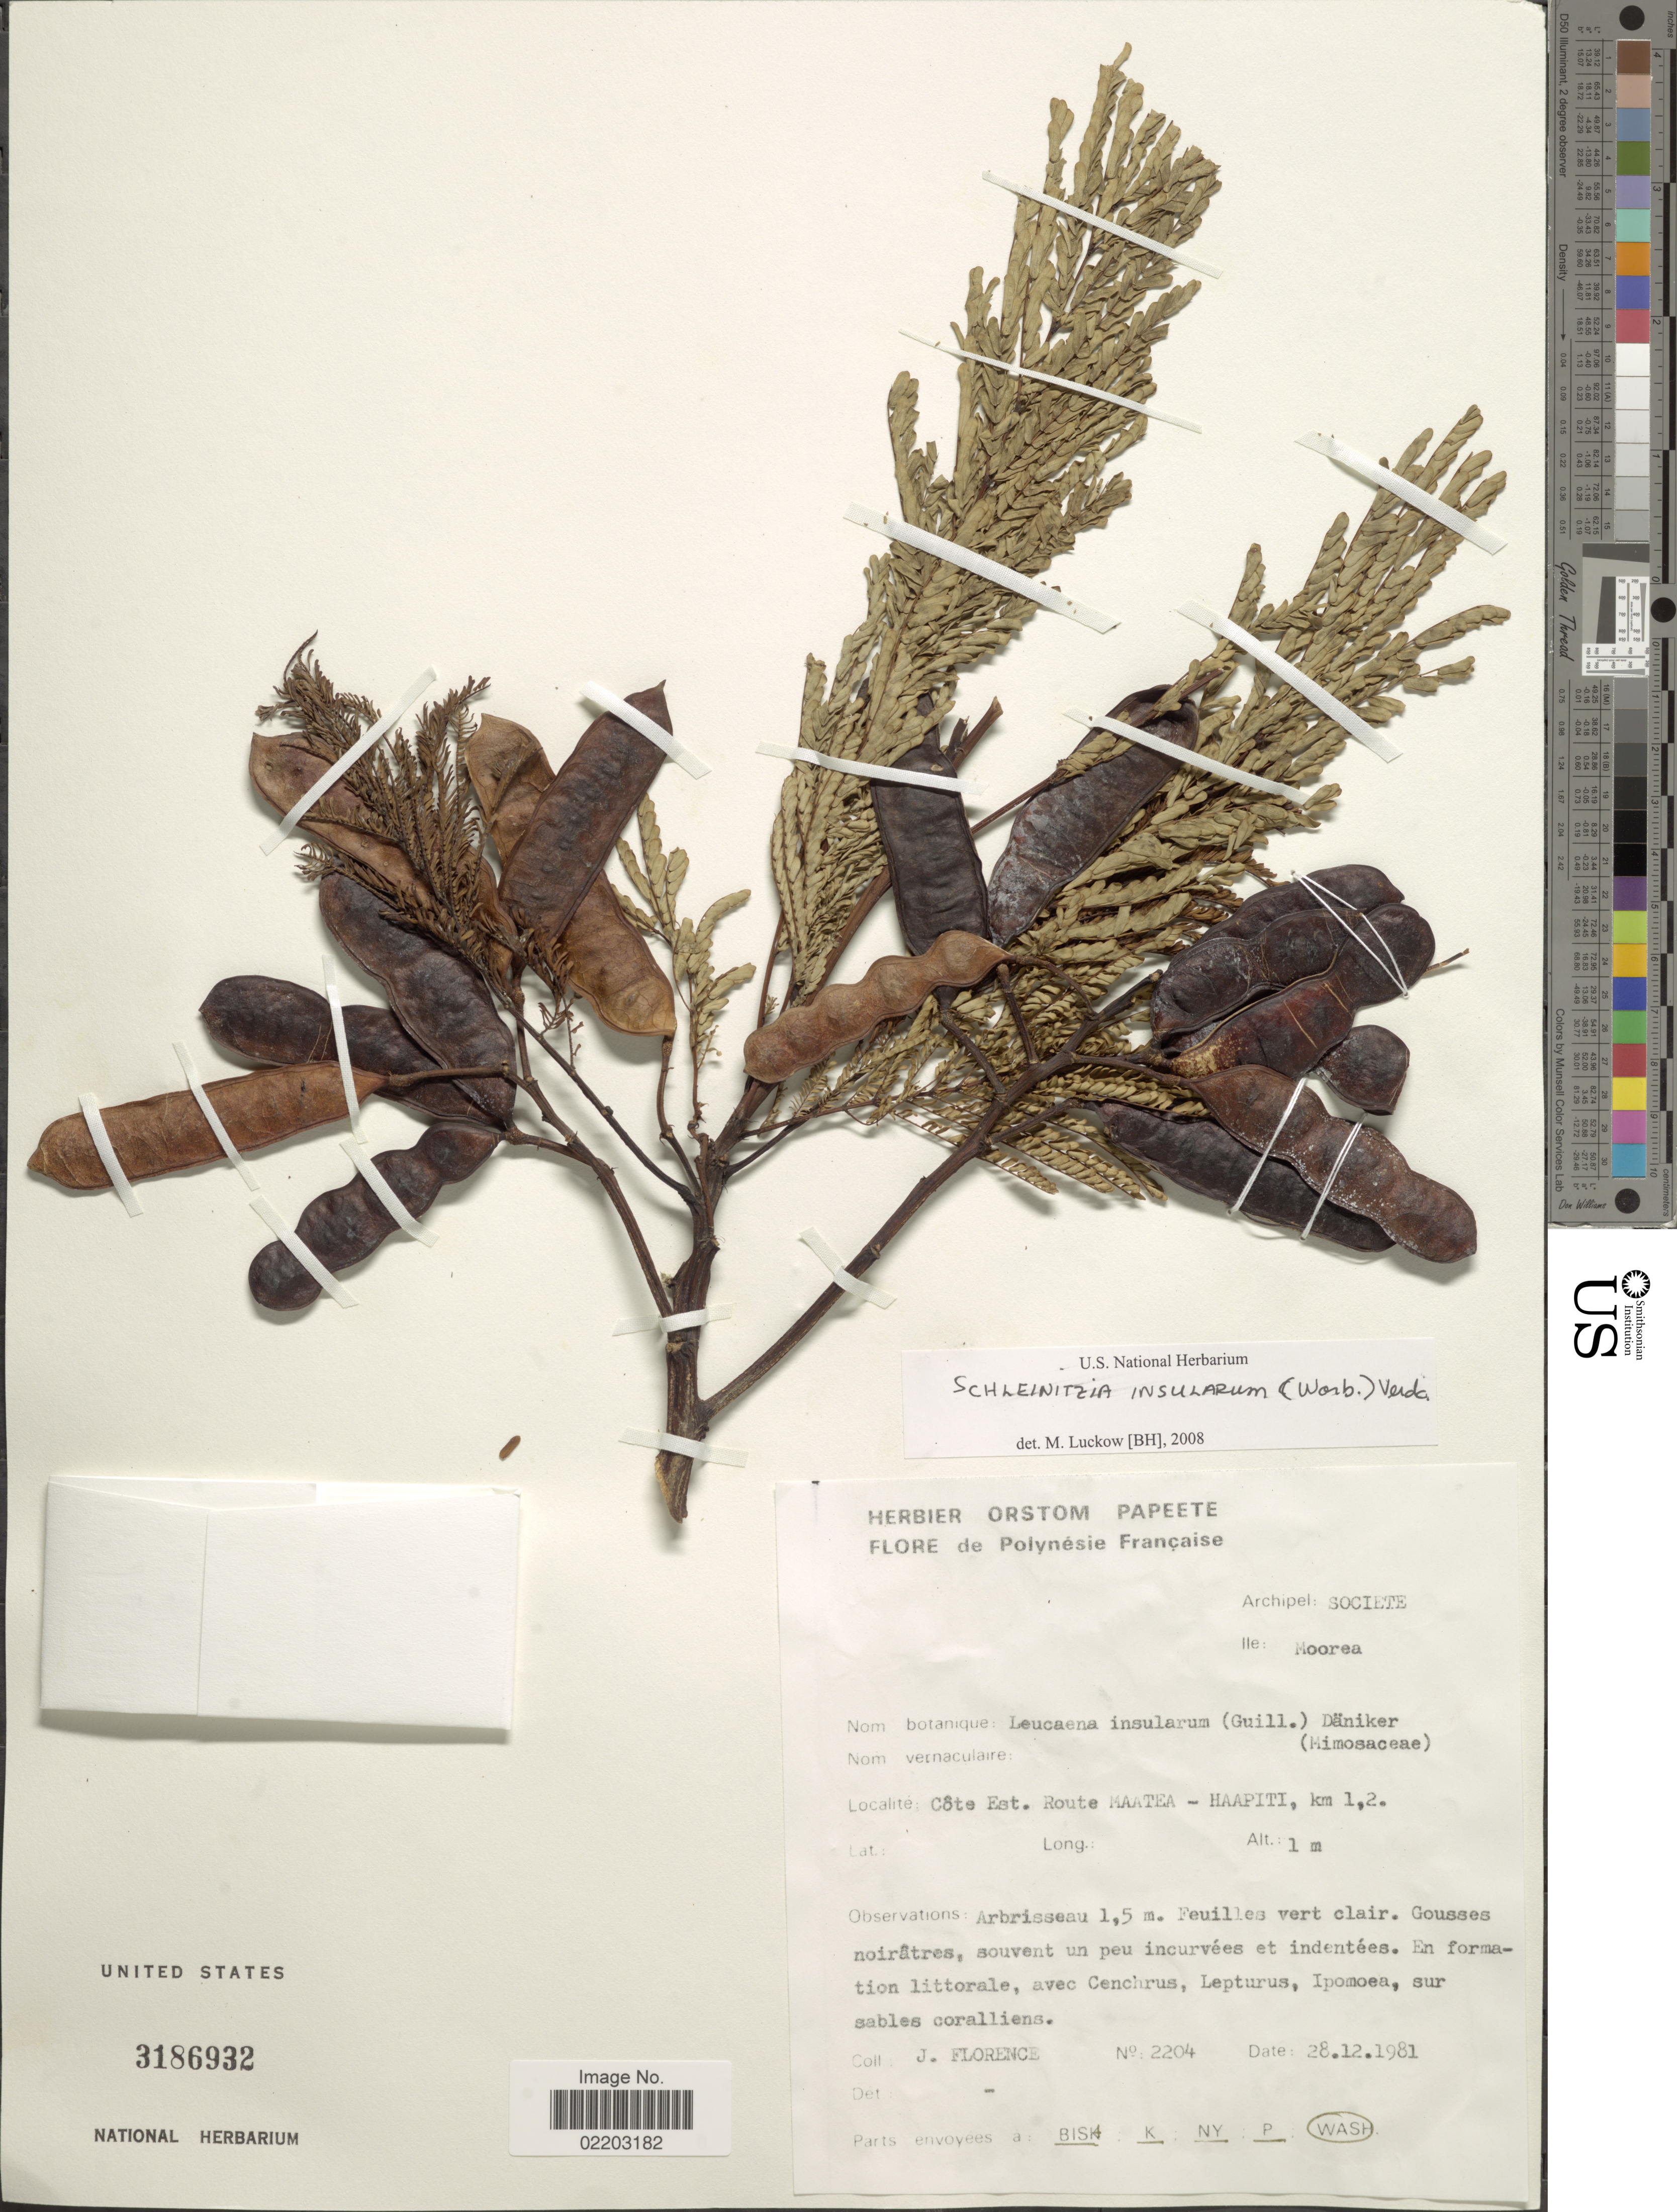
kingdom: Plantae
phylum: Tracheophyta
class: Magnoliopsida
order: Fabales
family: Fabaceae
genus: Piptadenia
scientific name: Piptadenia insularum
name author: (Guill.) Burkart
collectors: J. Florence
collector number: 2204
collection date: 1981-12-28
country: French Polynesia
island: Moorea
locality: Archipel: Societe, Ile: Moorea, Côte Est. Route Maatea - Haapiti, km 1,2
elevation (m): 1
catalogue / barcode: US 3186932